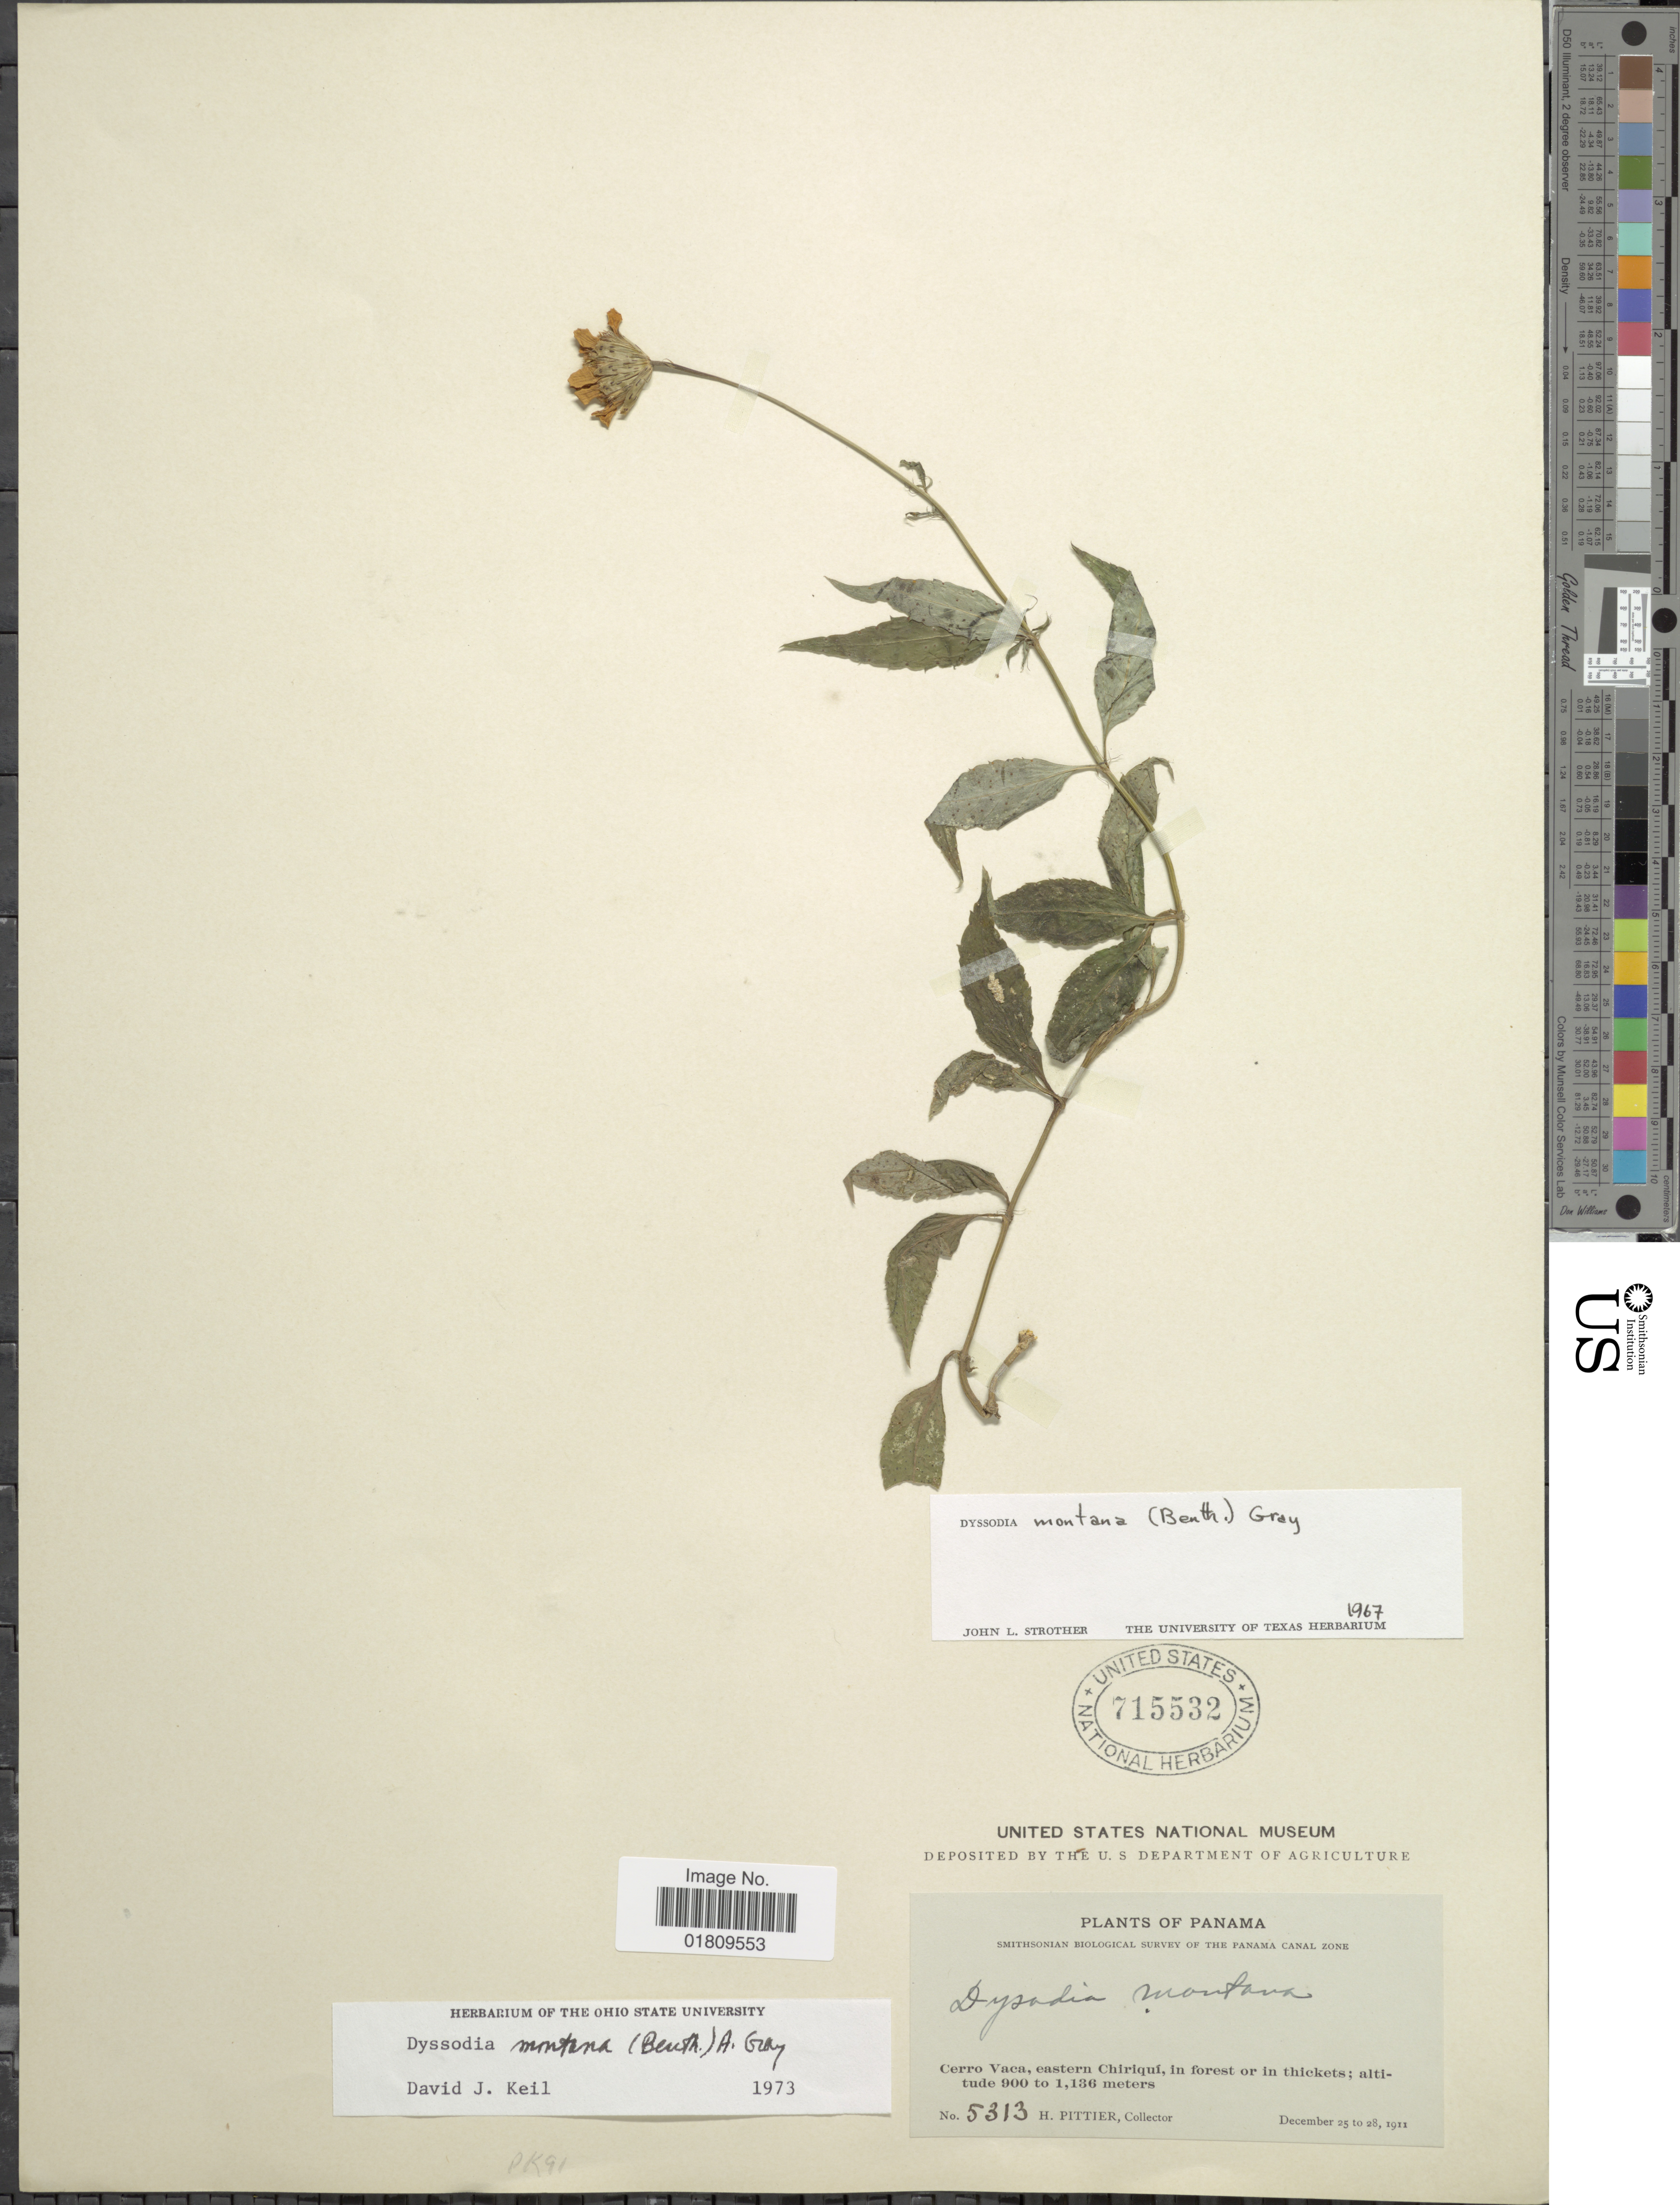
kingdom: Plantae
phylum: Tracheophyta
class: Magnoliopsida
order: Asterales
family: Asteraceae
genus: Dyssodia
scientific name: Dyssodia montana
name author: (Benth.) A. Gray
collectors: H. F. Pittier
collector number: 5313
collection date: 1911-12-25/1911-12-28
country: Panama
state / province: Chiriqui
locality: Cerro Vaca, eastern Chiriquí, in forest or in thickets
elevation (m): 900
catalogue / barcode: US 715532